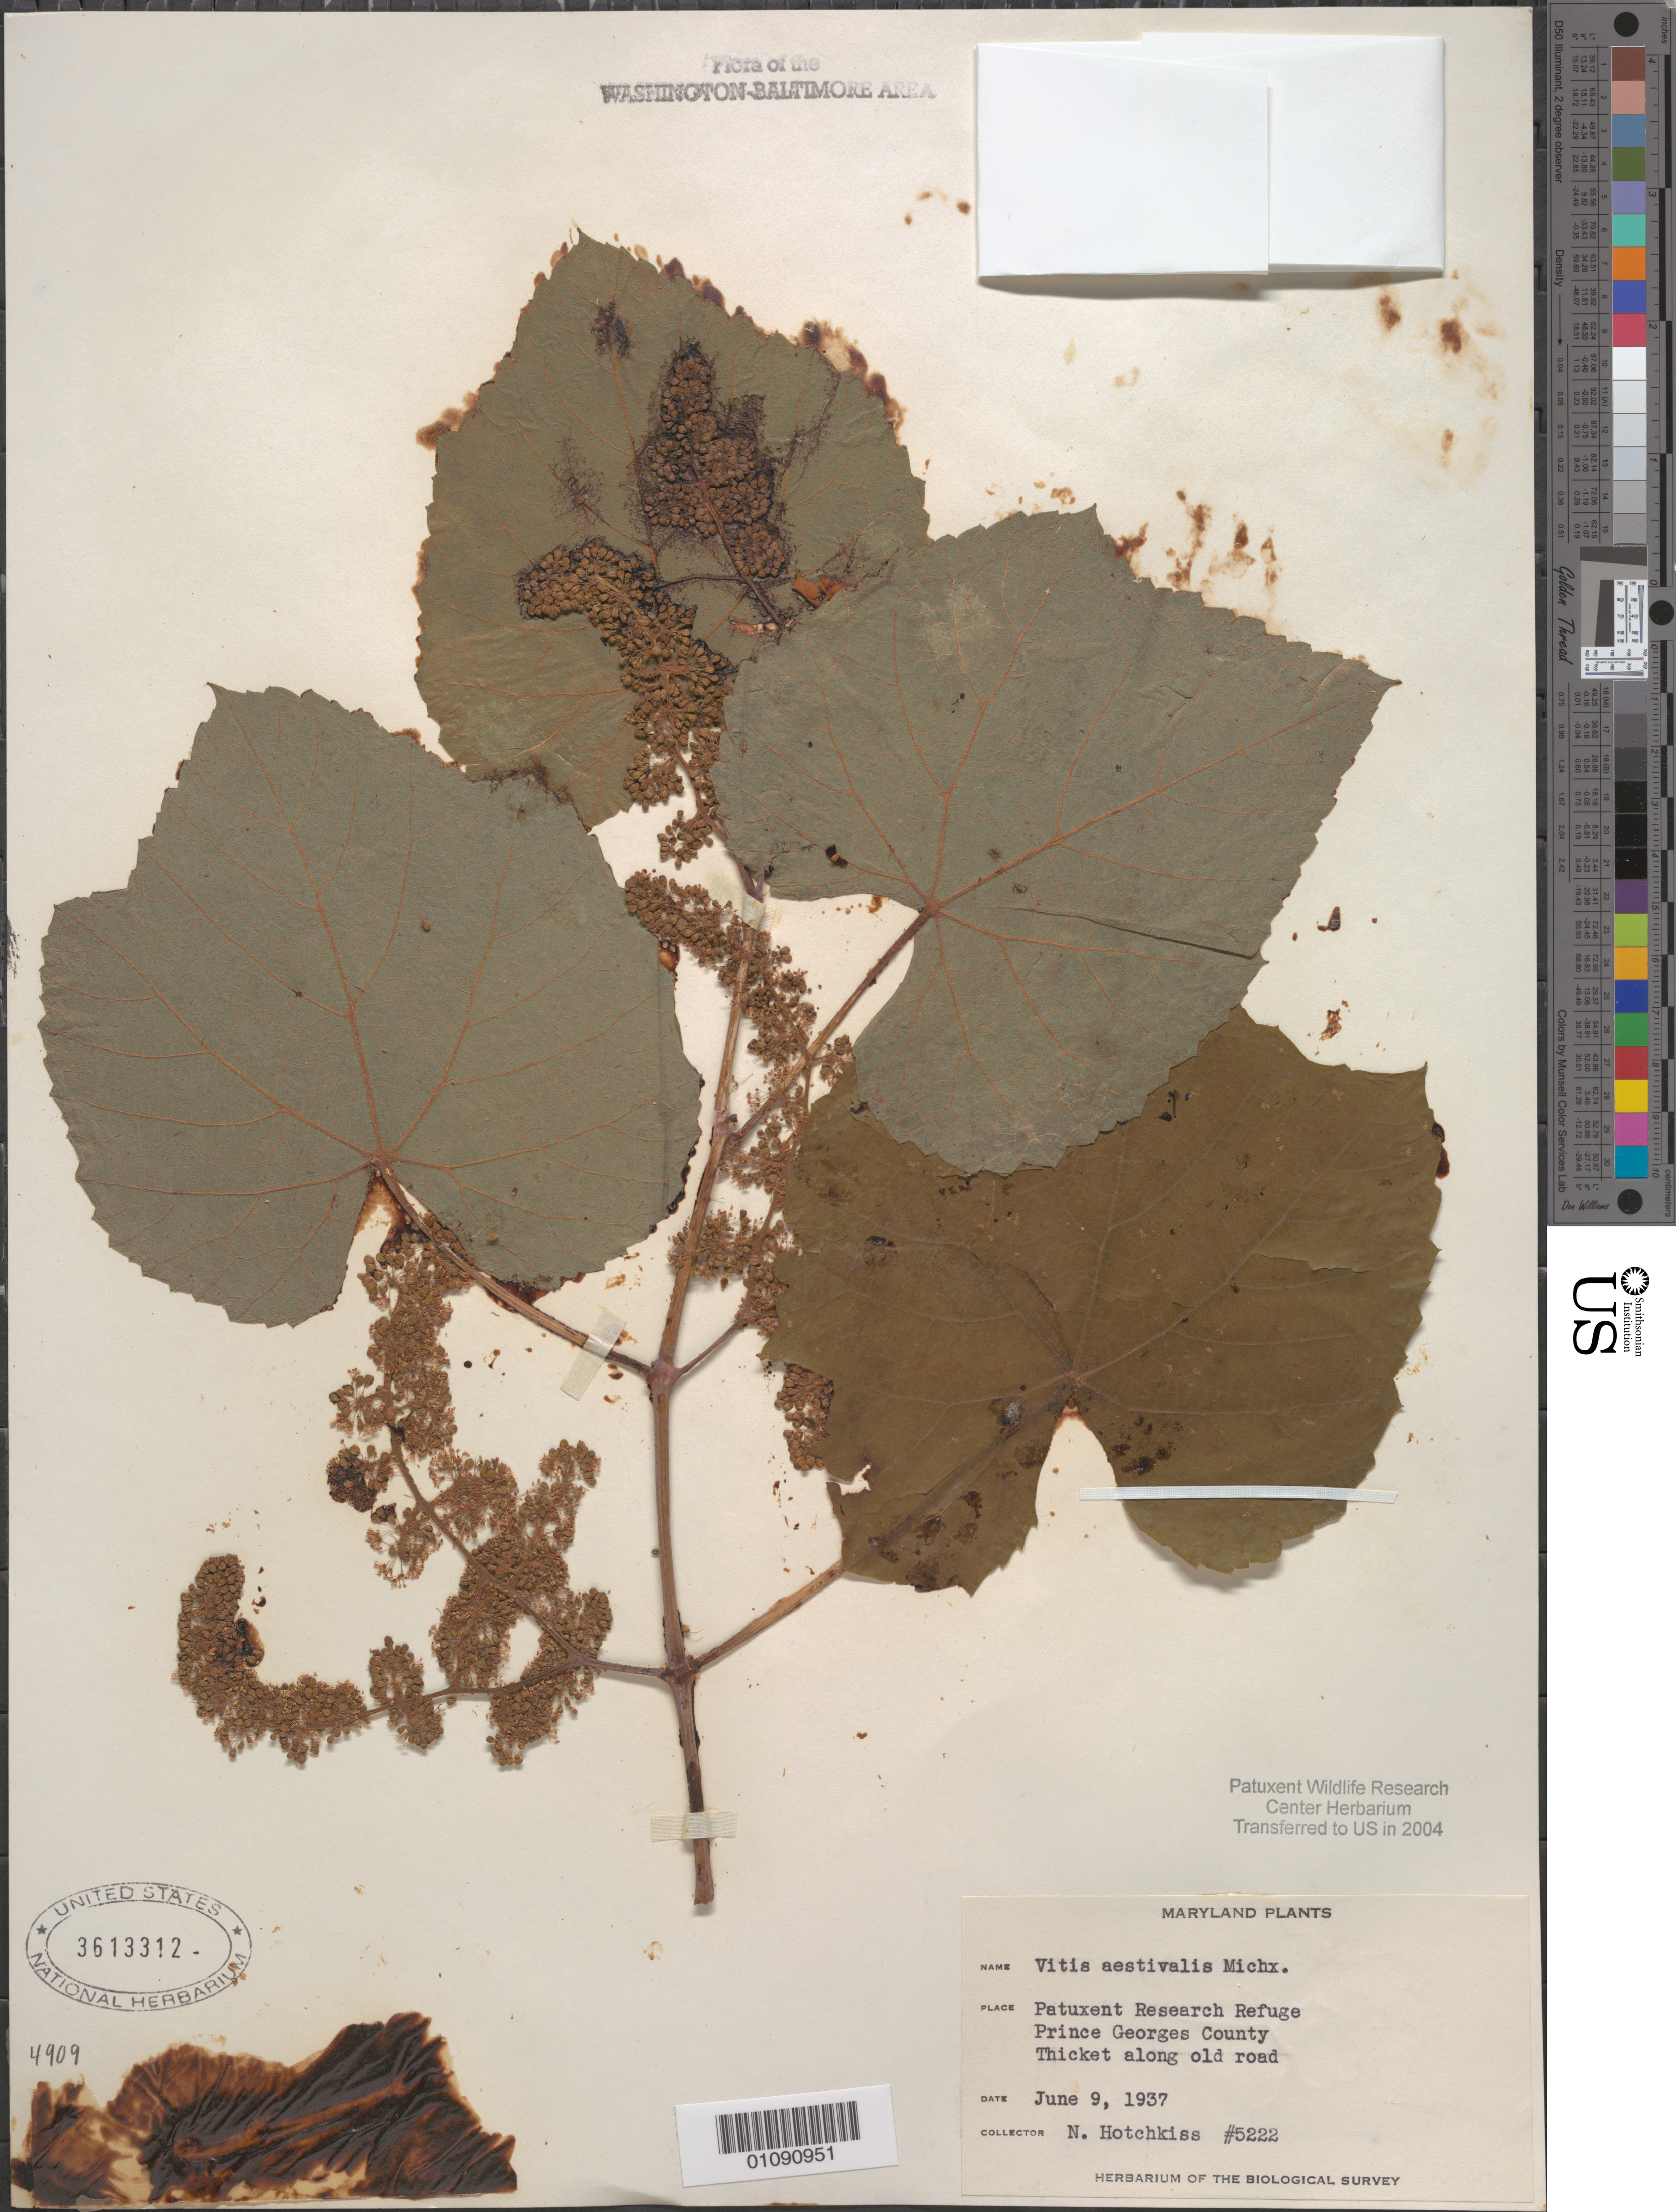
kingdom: Plantae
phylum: Tracheophyta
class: Magnoliopsida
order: Vitales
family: Vitaceae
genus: Vitis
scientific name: Vitis aestivalis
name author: Michx.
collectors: N. Hotchkiss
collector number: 5222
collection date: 1937-06-09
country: United States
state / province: Maryland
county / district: Prince George's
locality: Patuxent Wildlife Refuge.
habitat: Thicket along old road.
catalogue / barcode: US 3613312